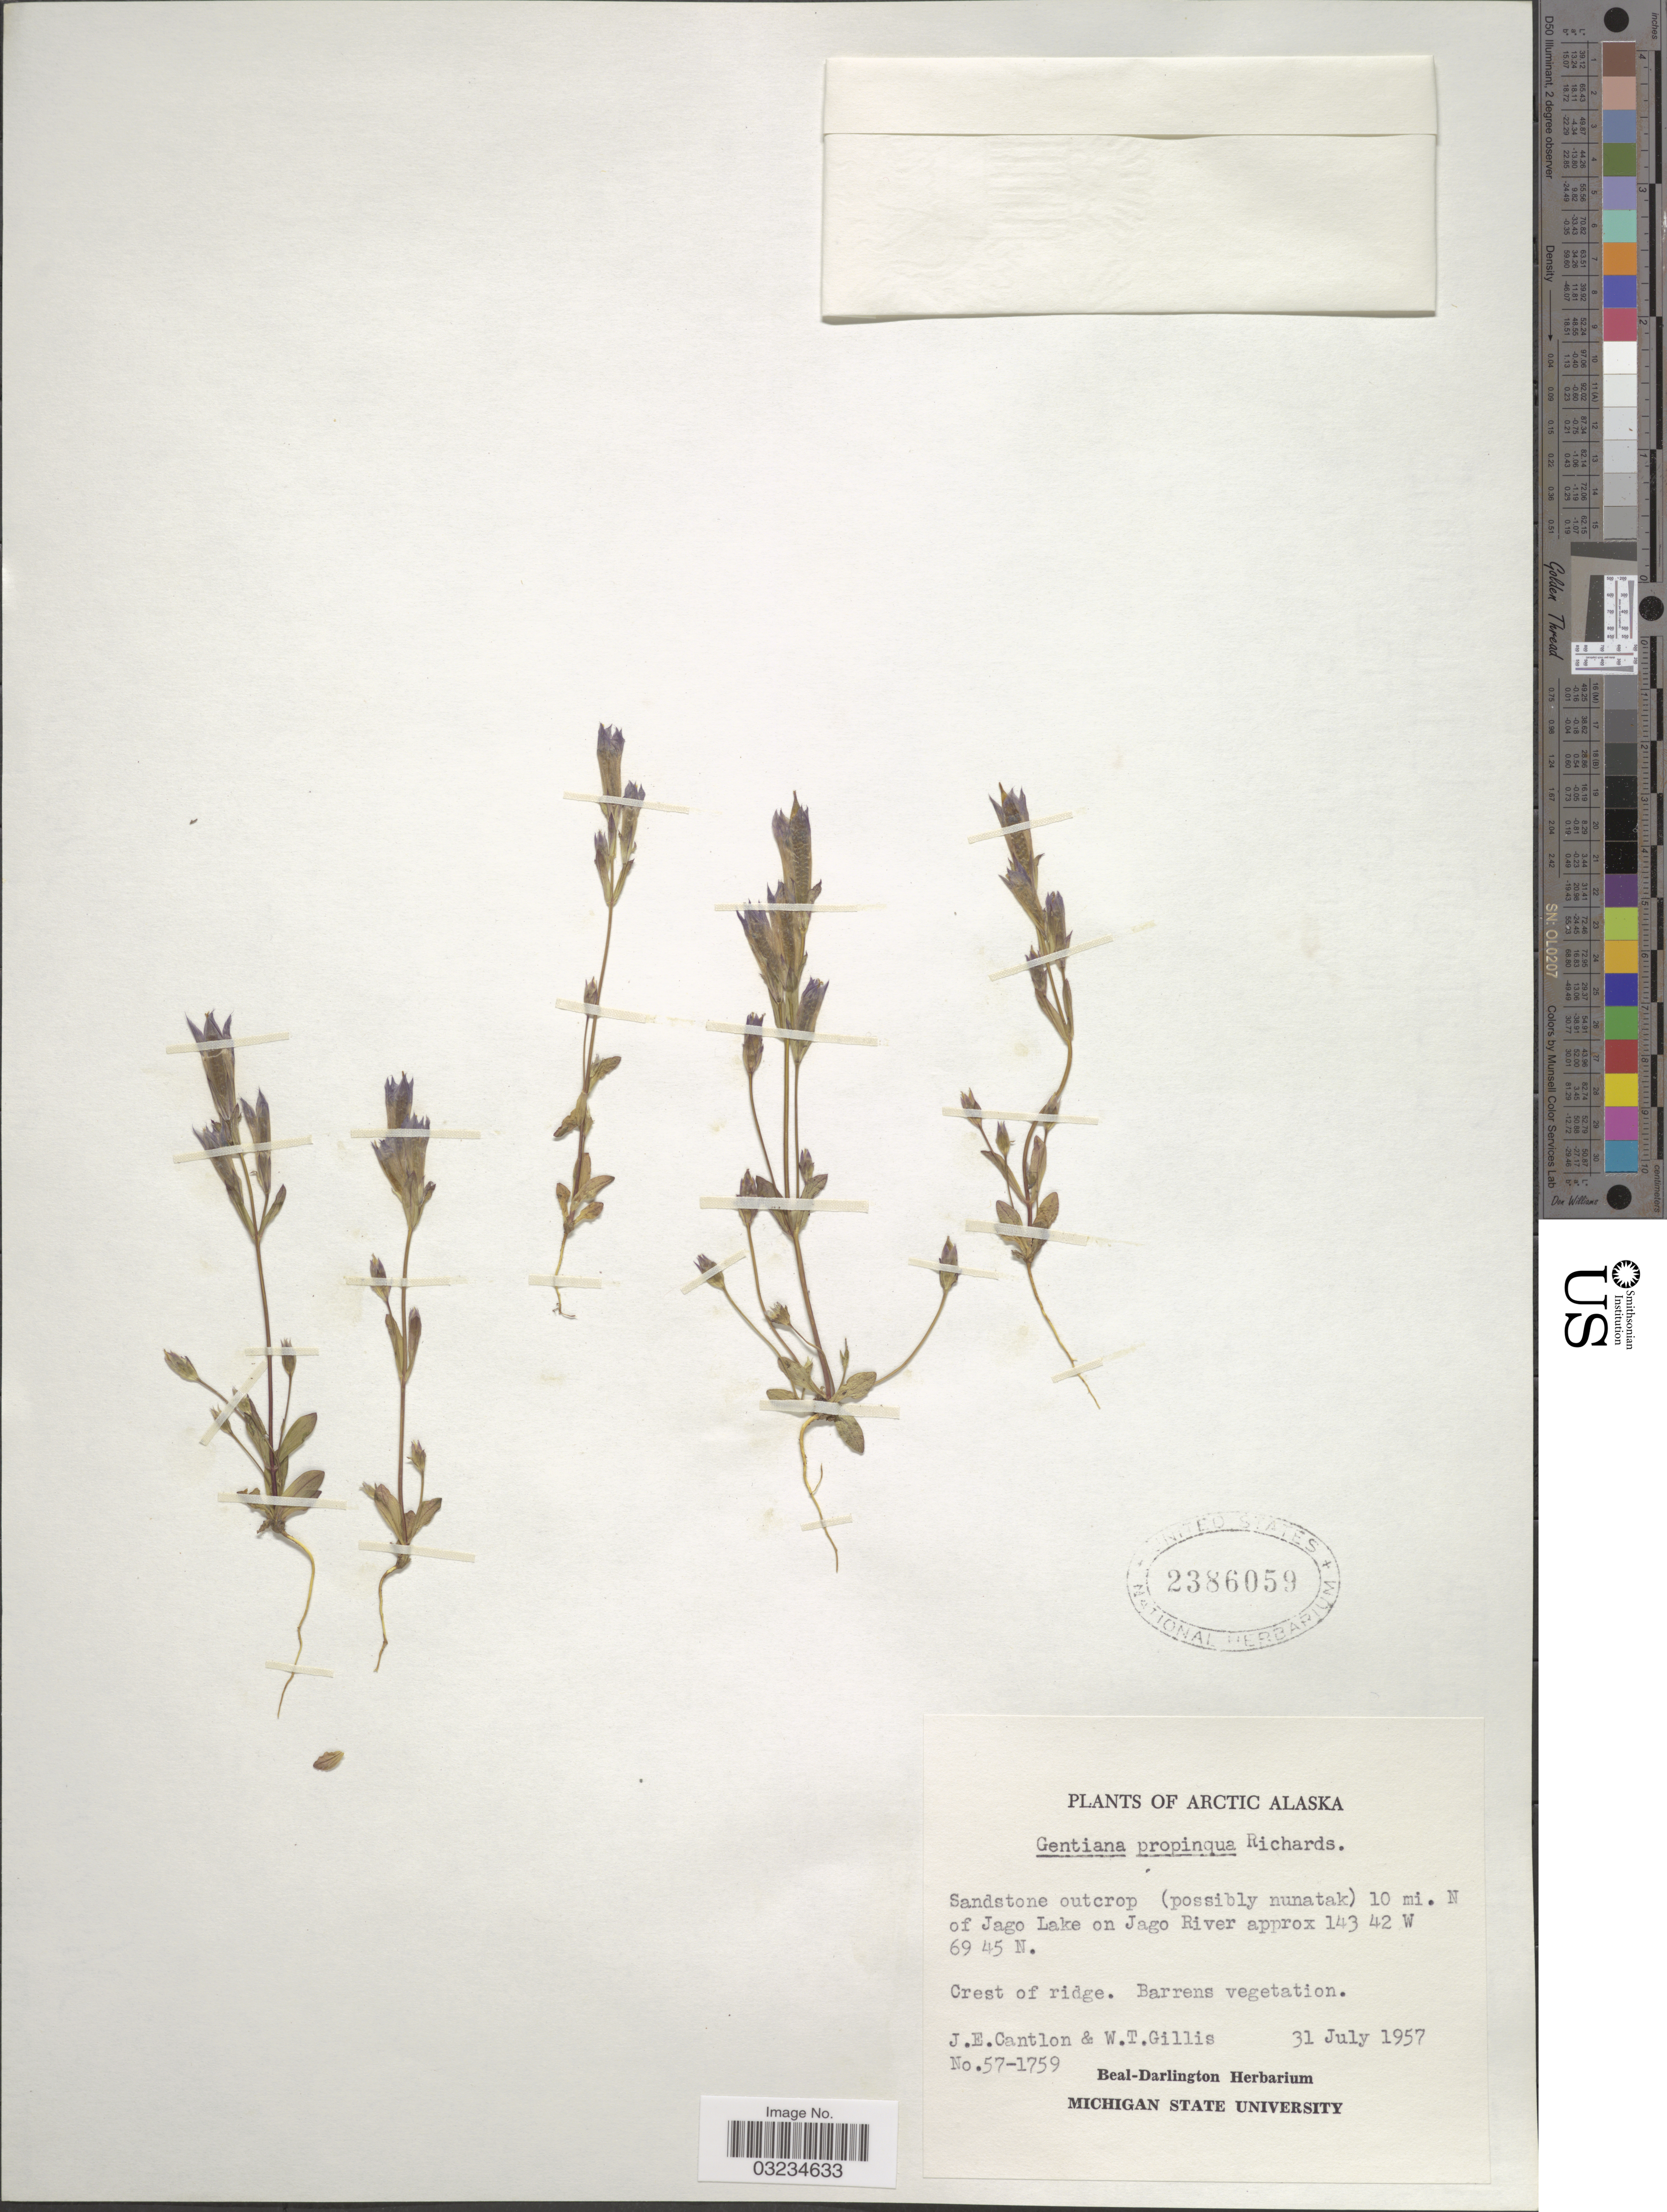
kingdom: Plantae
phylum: Tracheophyta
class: Magnoliopsida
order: Gentianales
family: Gentianaceae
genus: Gentiana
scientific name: Gentiana propinqua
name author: Richards.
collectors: J. Cantlon & W. T. Gillis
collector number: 57-1759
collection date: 1957-07-31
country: United States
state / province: Alaska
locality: Arctic Alaska. Sandstone outcrop (possibly nunatak) 10 mi. N of Jago Lake on Jago River. Crest of ridge.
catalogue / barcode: US 2386059